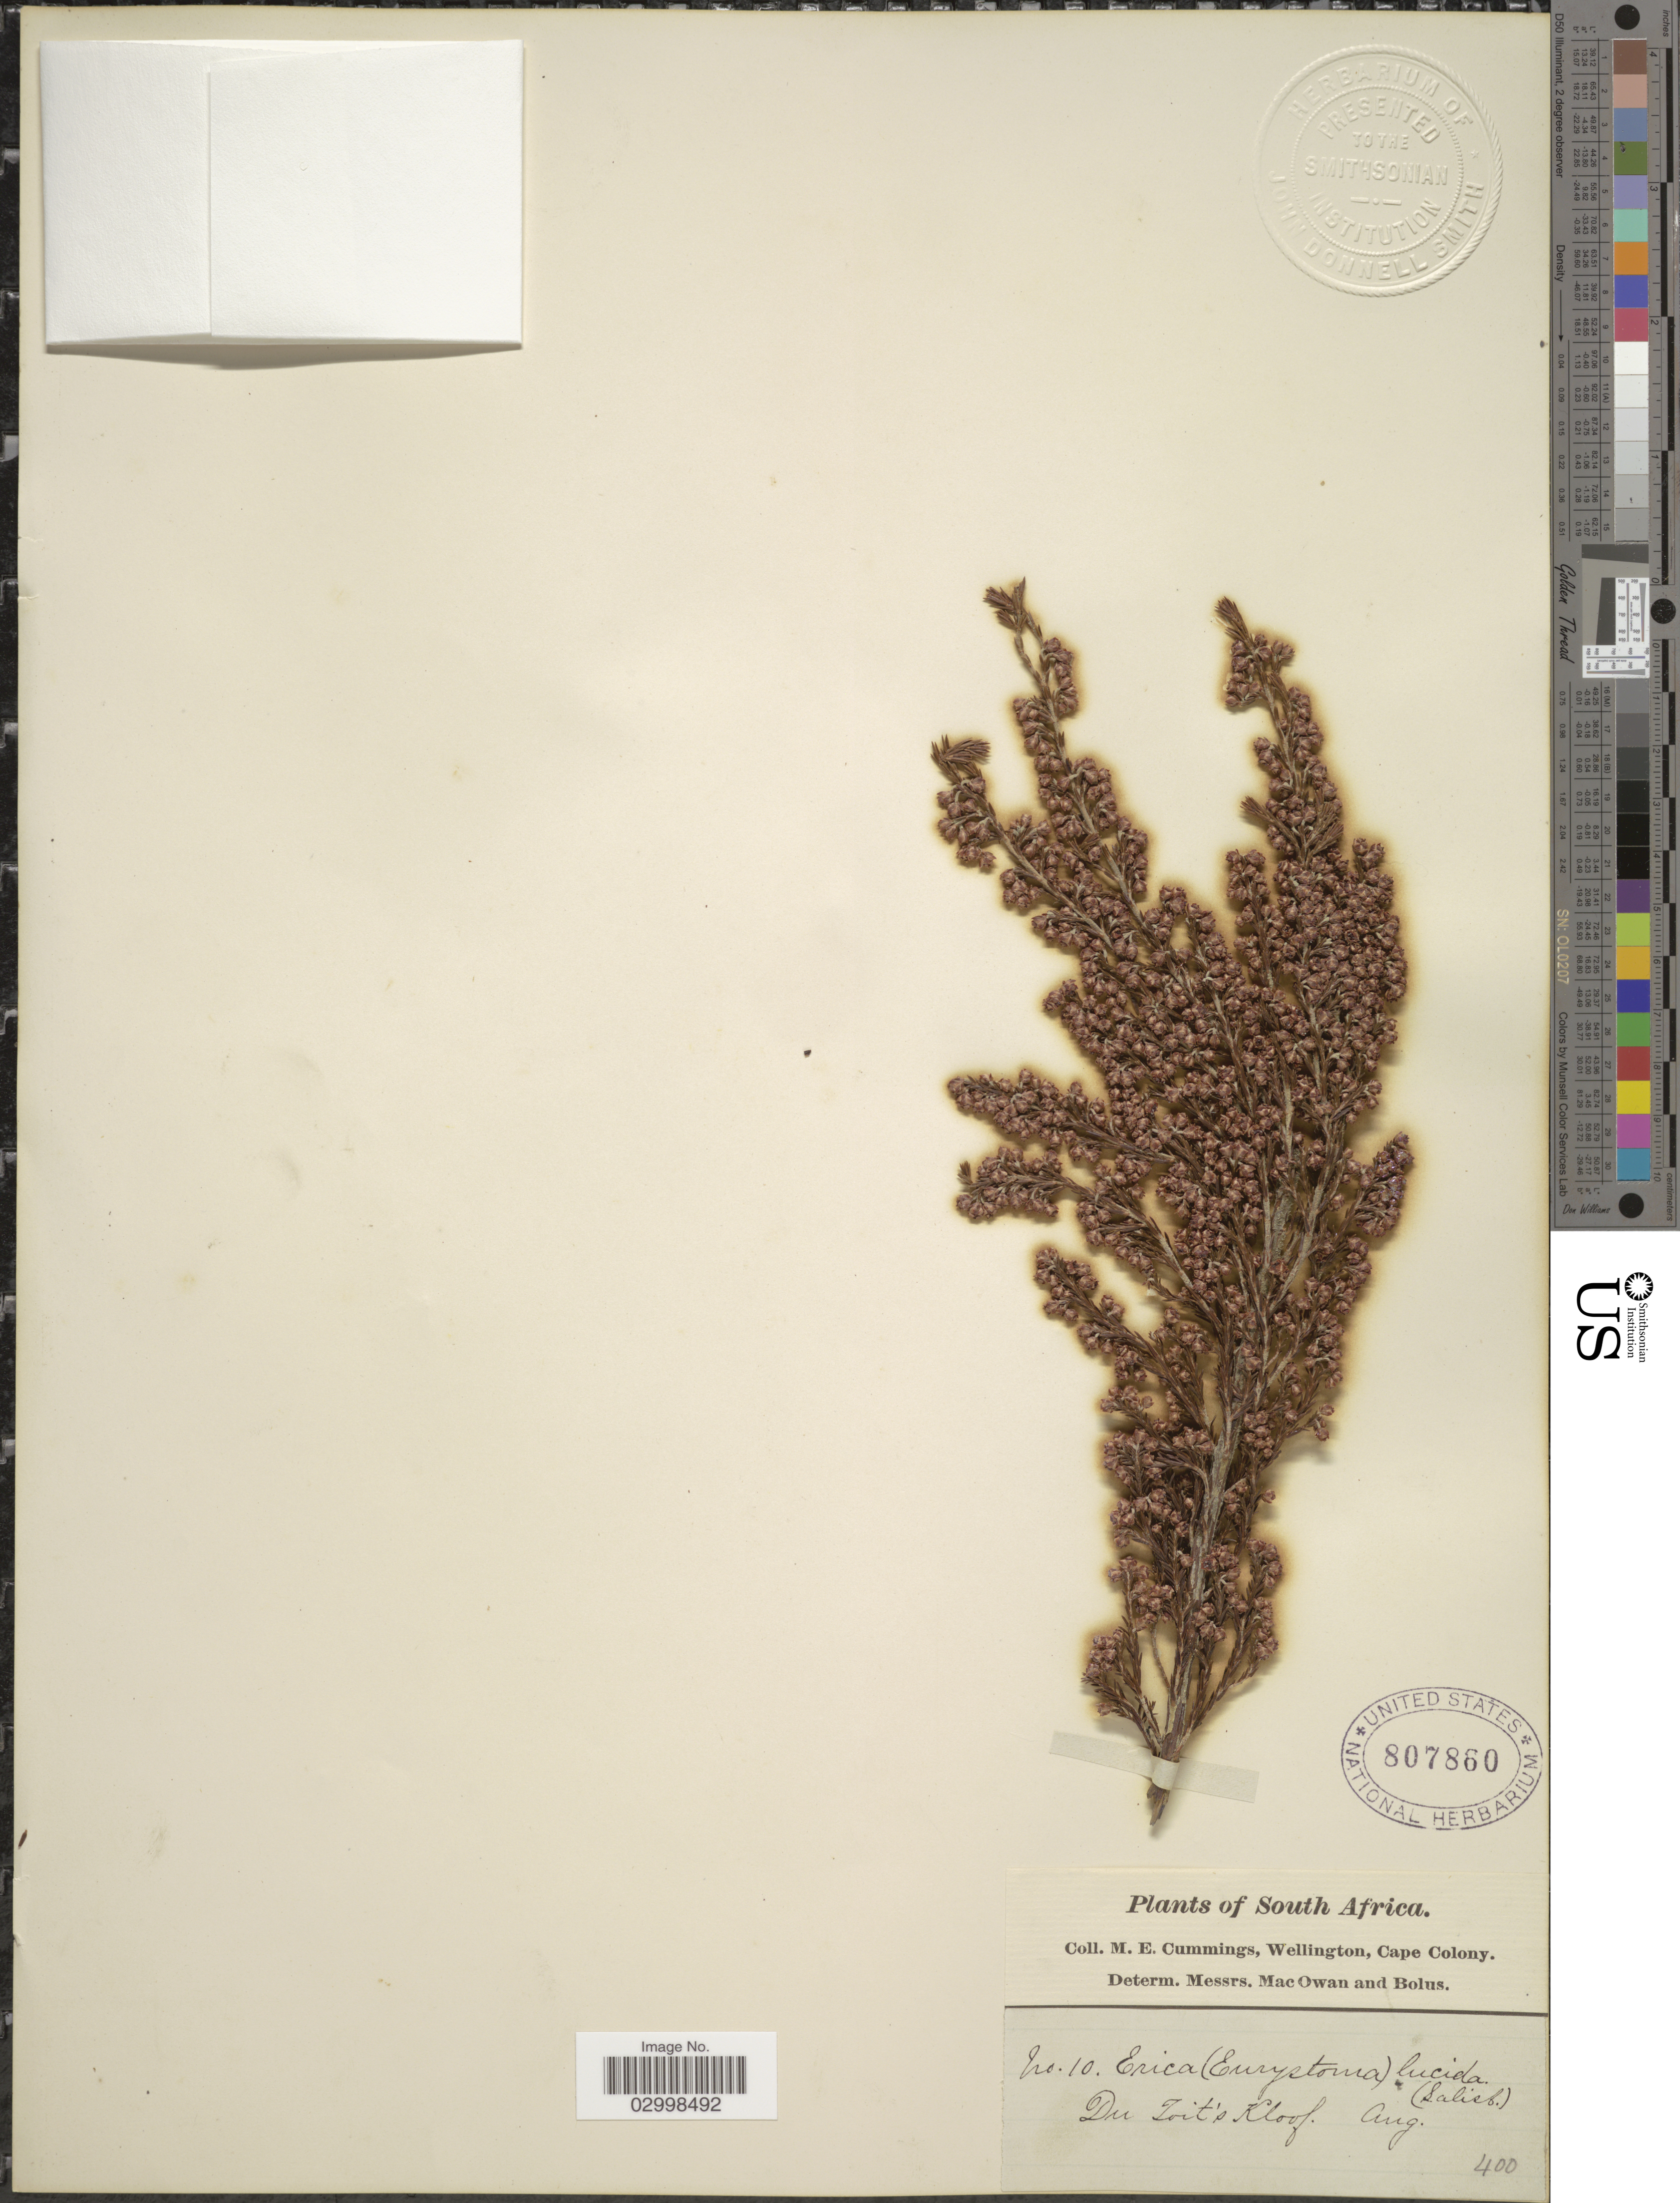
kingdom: Plantae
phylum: Tracheophyta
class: Magnoliopsida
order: Ericales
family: Ericaceae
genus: Erica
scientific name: Erica lucida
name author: Salisb.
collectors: M. E. Cummings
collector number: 10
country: South Africa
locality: Du Toit's Kloof.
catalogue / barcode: US 807860